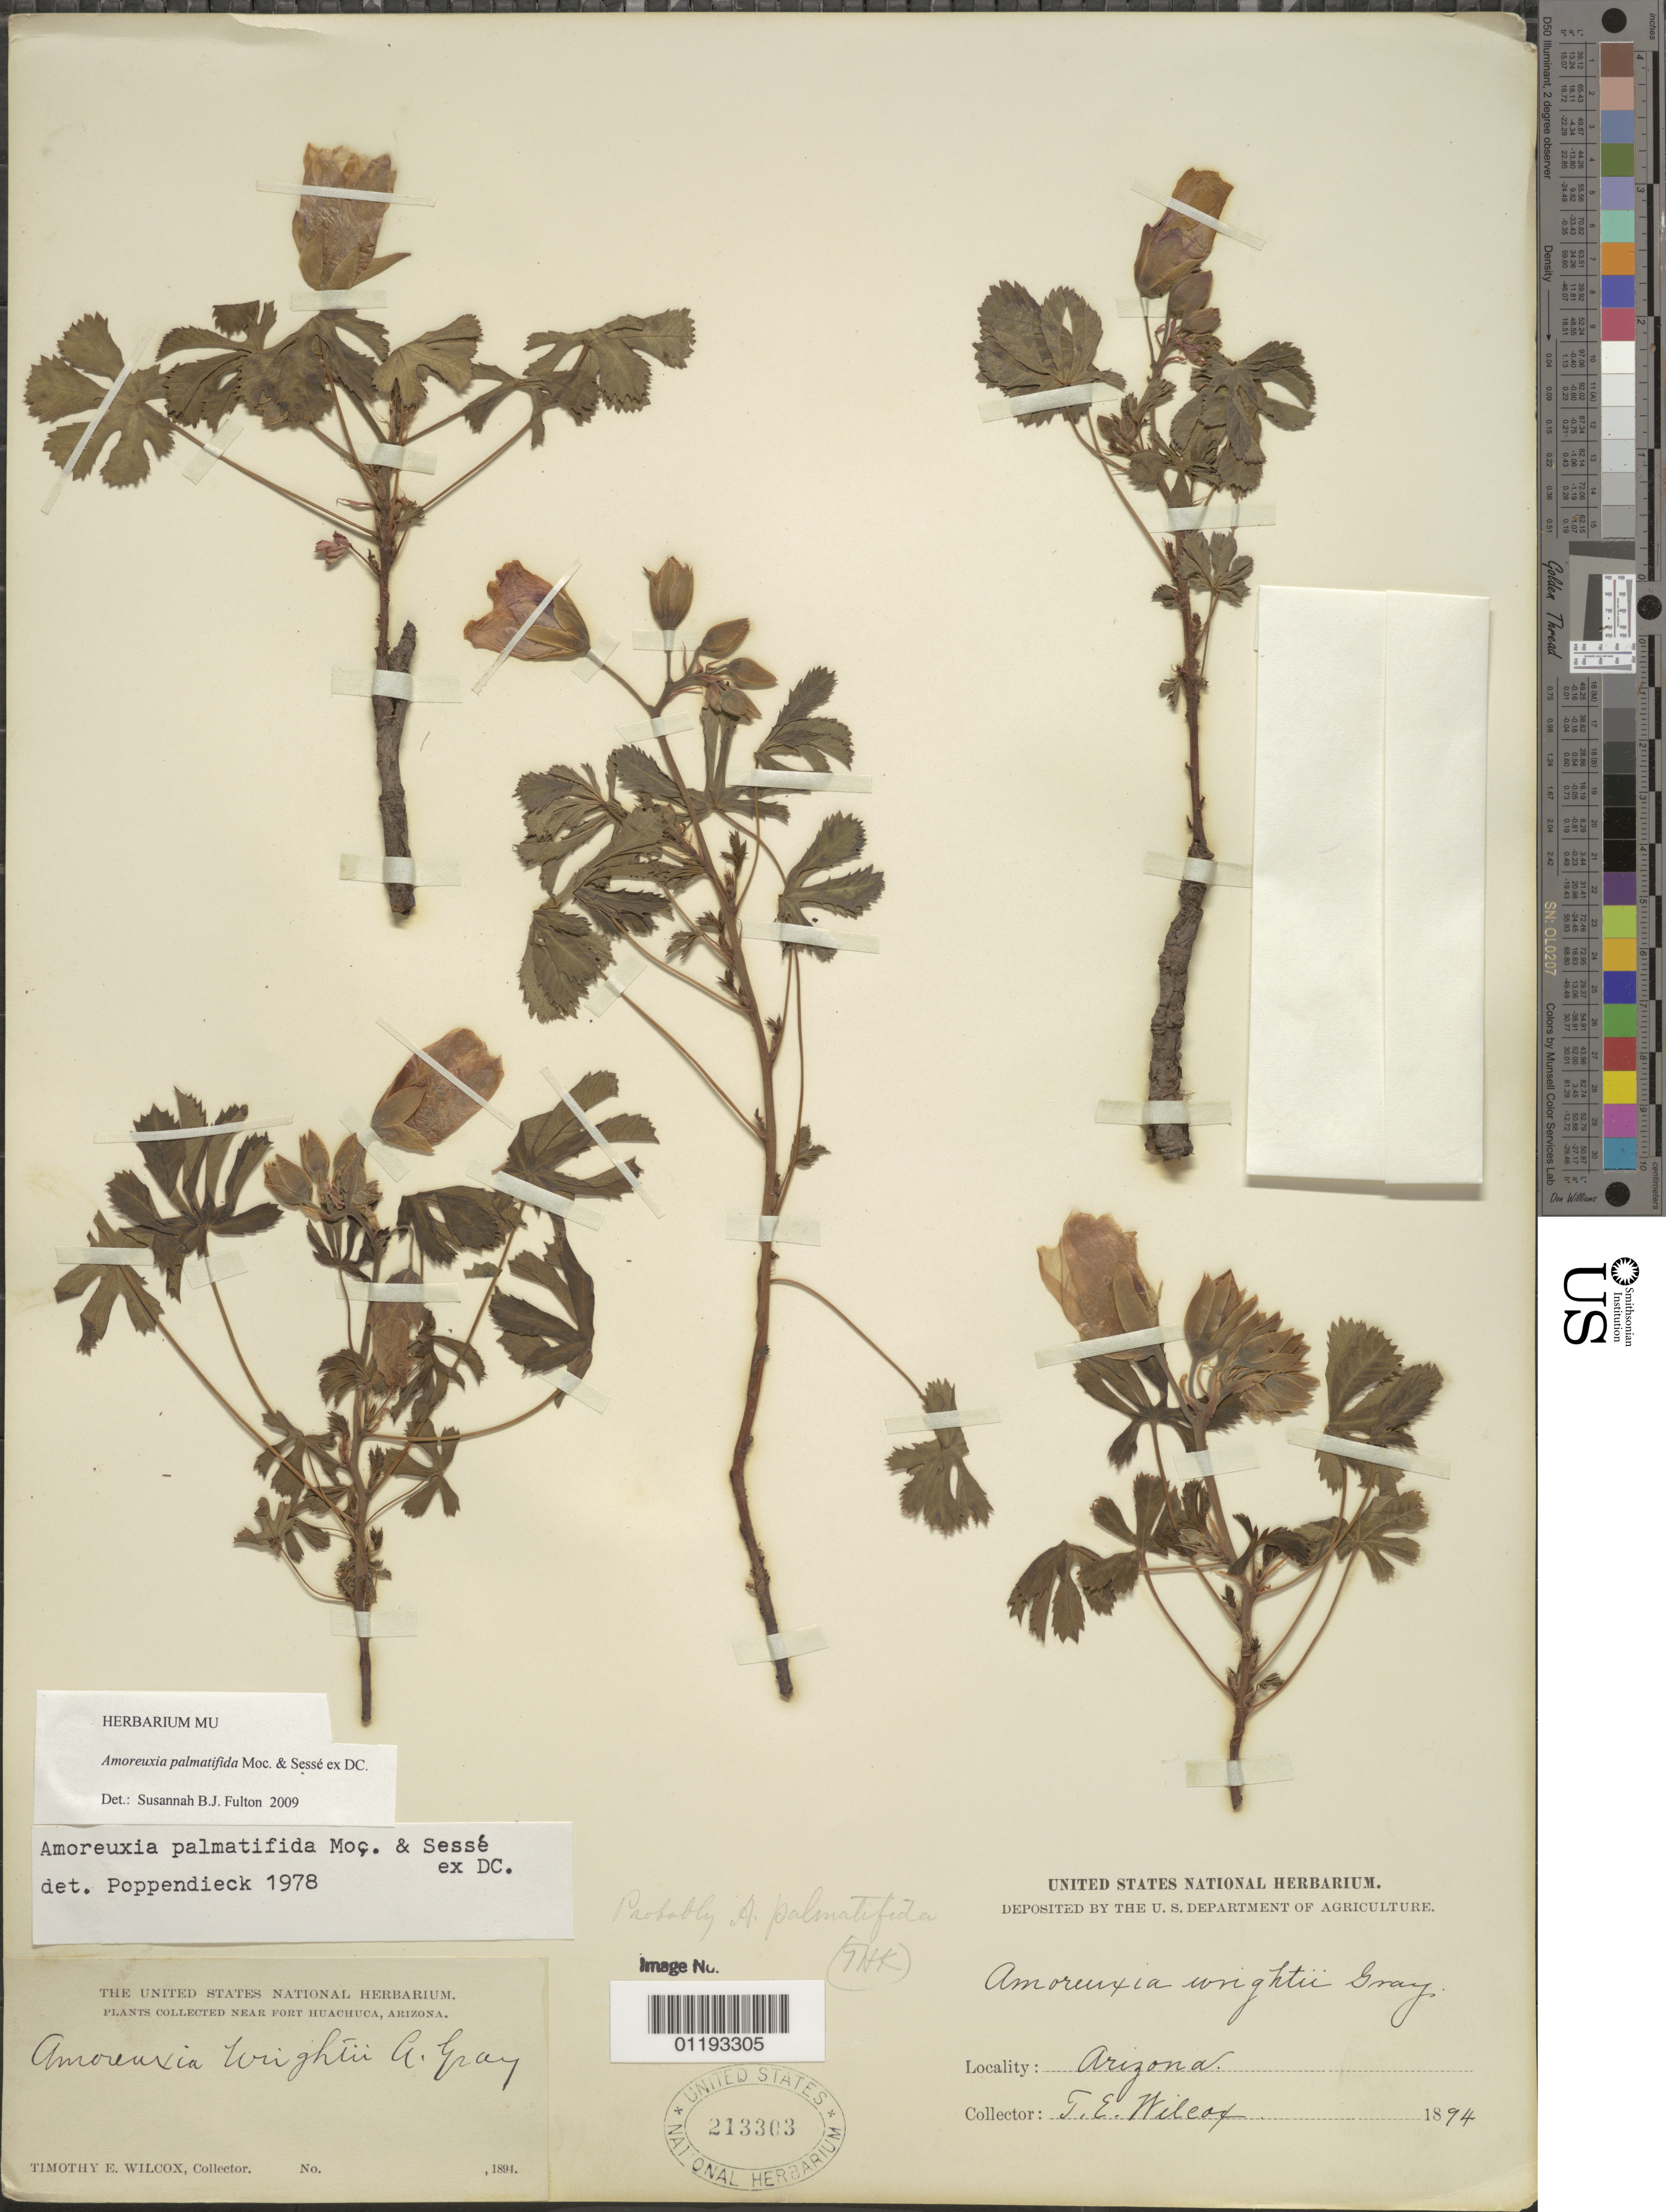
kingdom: Plantae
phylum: Tracheophyta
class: Magnoliopsida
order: Malvales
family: Cochlospermaceae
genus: Amoreuxia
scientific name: Amoreuxia palmatifida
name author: Moc. & Sessé ex DC.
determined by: Fulton, Susannah B.J.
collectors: T. E. Wilcox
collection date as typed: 1894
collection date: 1894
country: United States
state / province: Arizona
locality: near Fort Huachuca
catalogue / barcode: US 213303